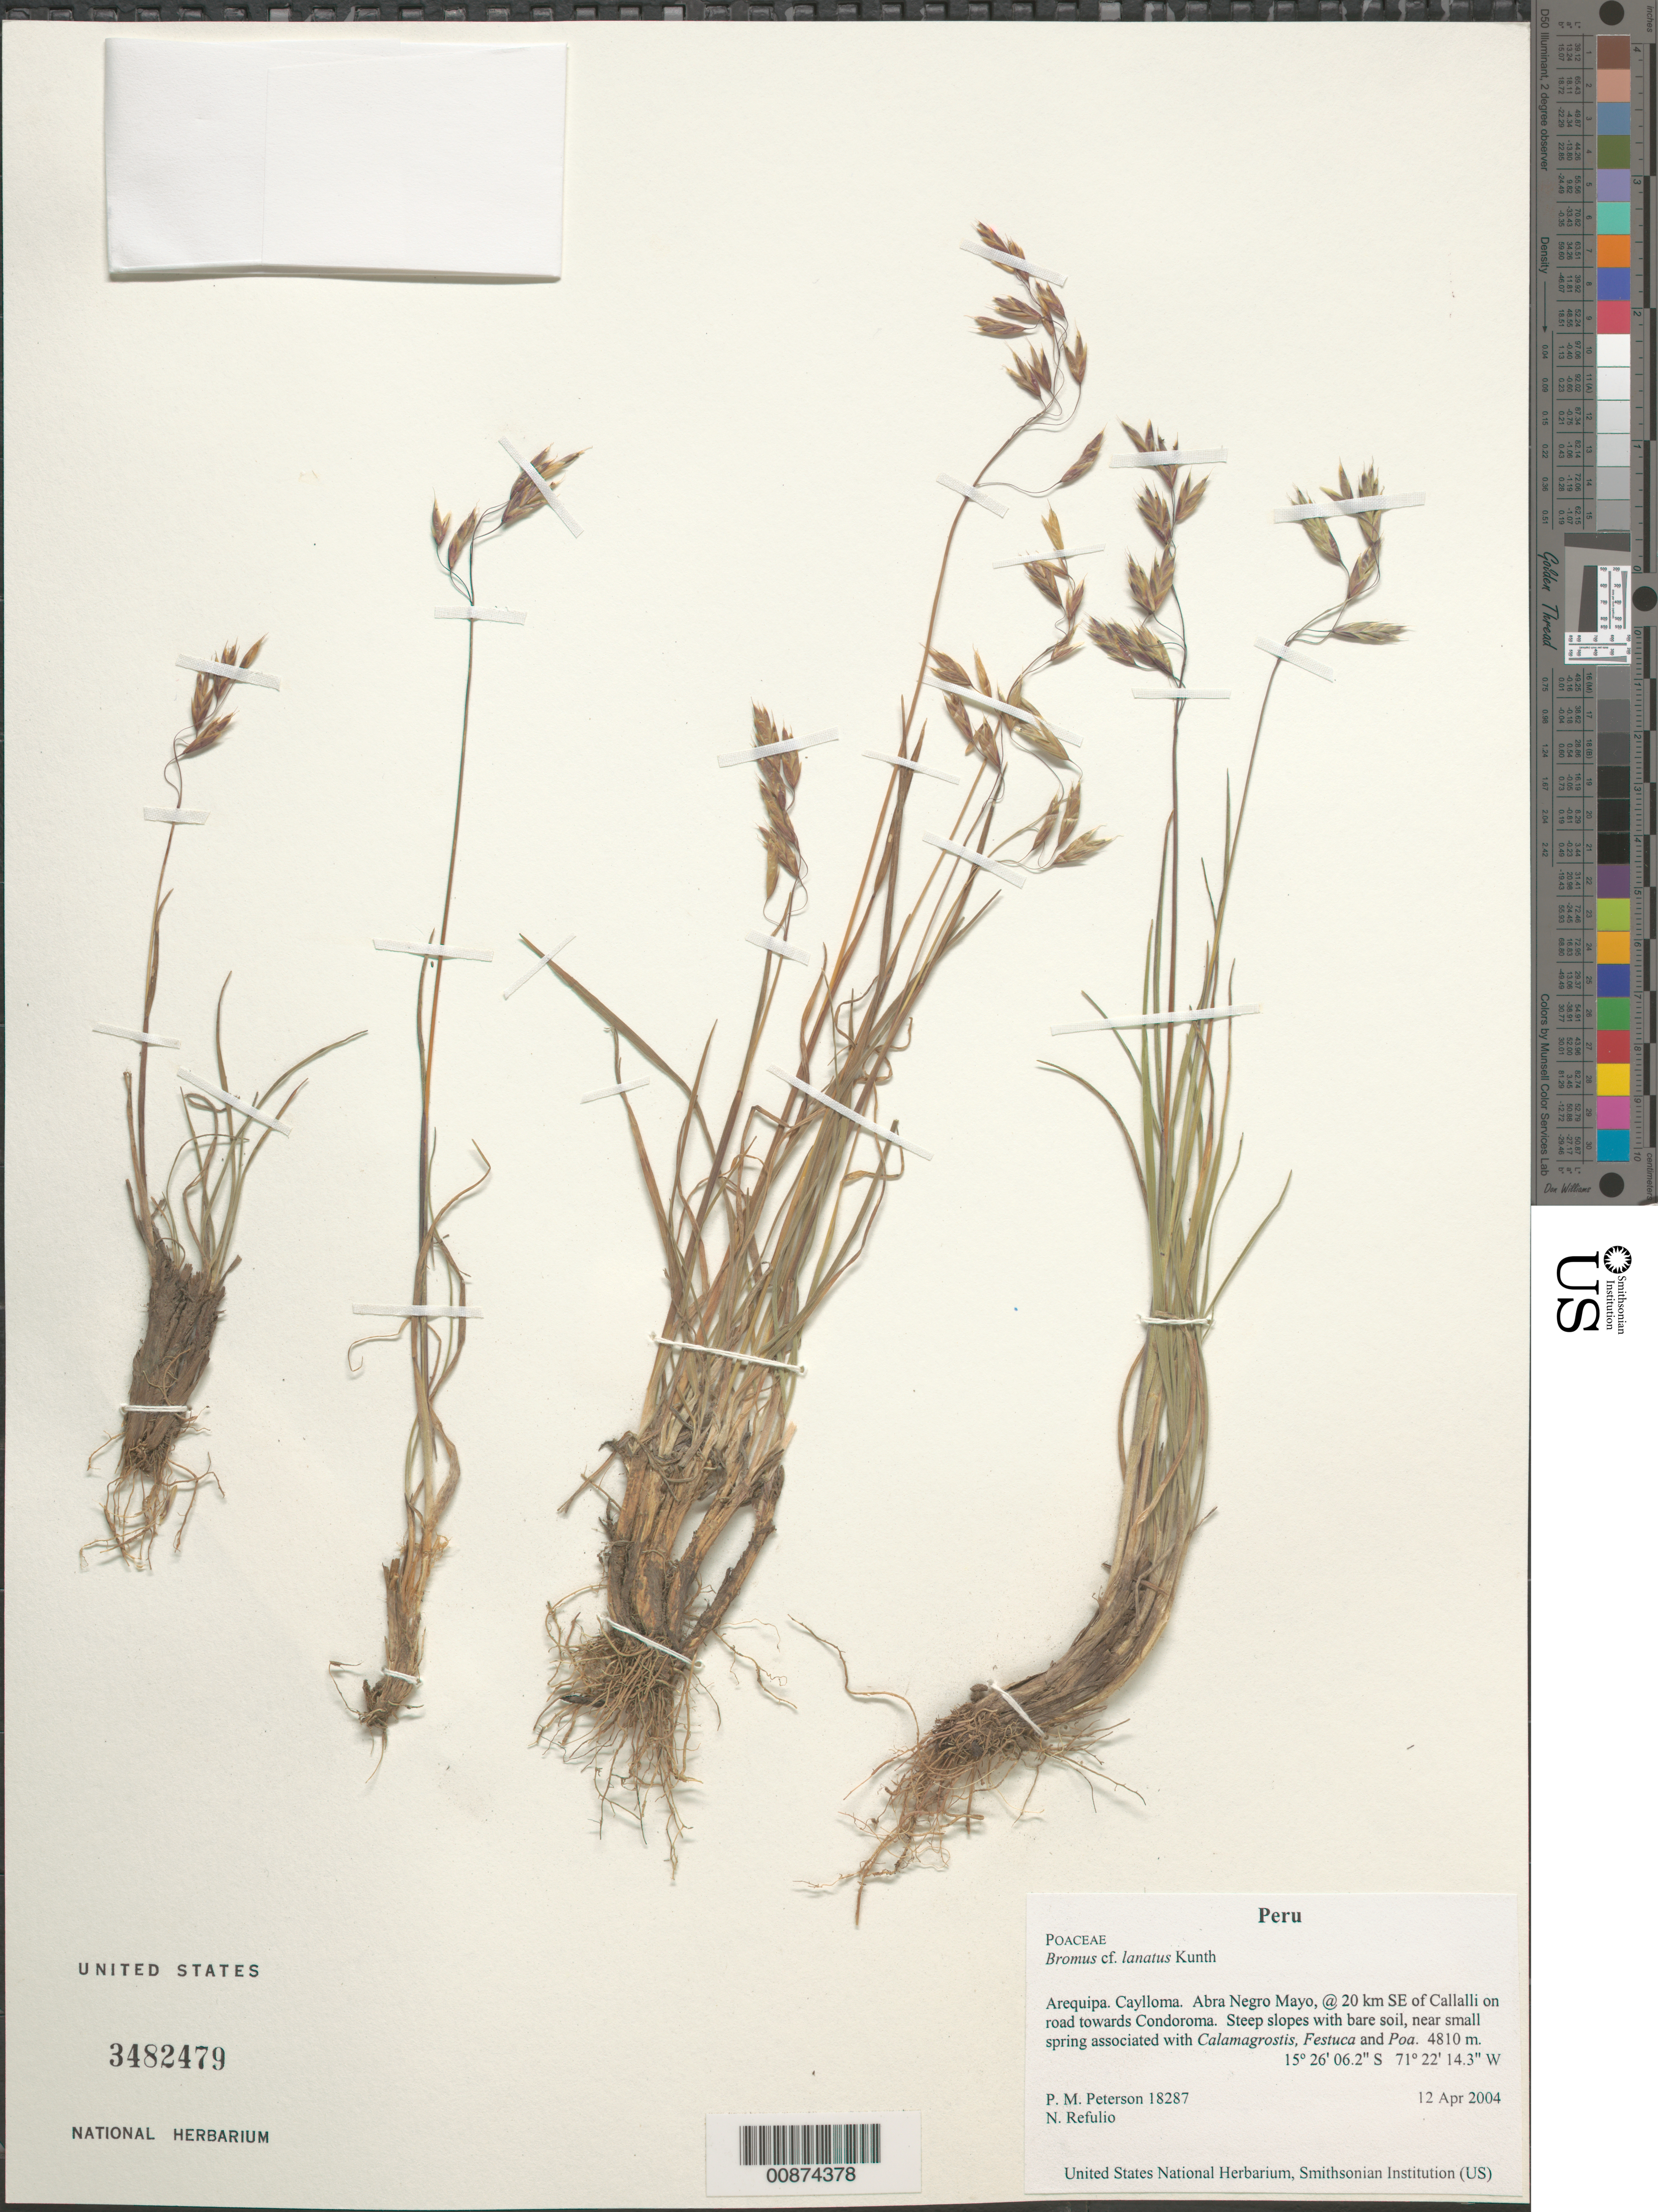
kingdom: Plantae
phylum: Tracheophyta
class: Liliopsida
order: Poales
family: Poaceae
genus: Bromus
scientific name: Bromus lanatus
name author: Kunth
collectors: P. M. Peterson & N. Refulio-Rodríguez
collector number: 18287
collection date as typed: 12 Apr 2004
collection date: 2004-04-12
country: Peru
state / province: Arequipa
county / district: Caylloma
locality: Abra Negro Mayo, @ 20 km SE of Callalli on road towards Condoroma. Steep slopes with bare soil, near small spring associated with Calamagrostis, Festuca and Poa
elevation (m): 4810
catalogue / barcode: US 3482479